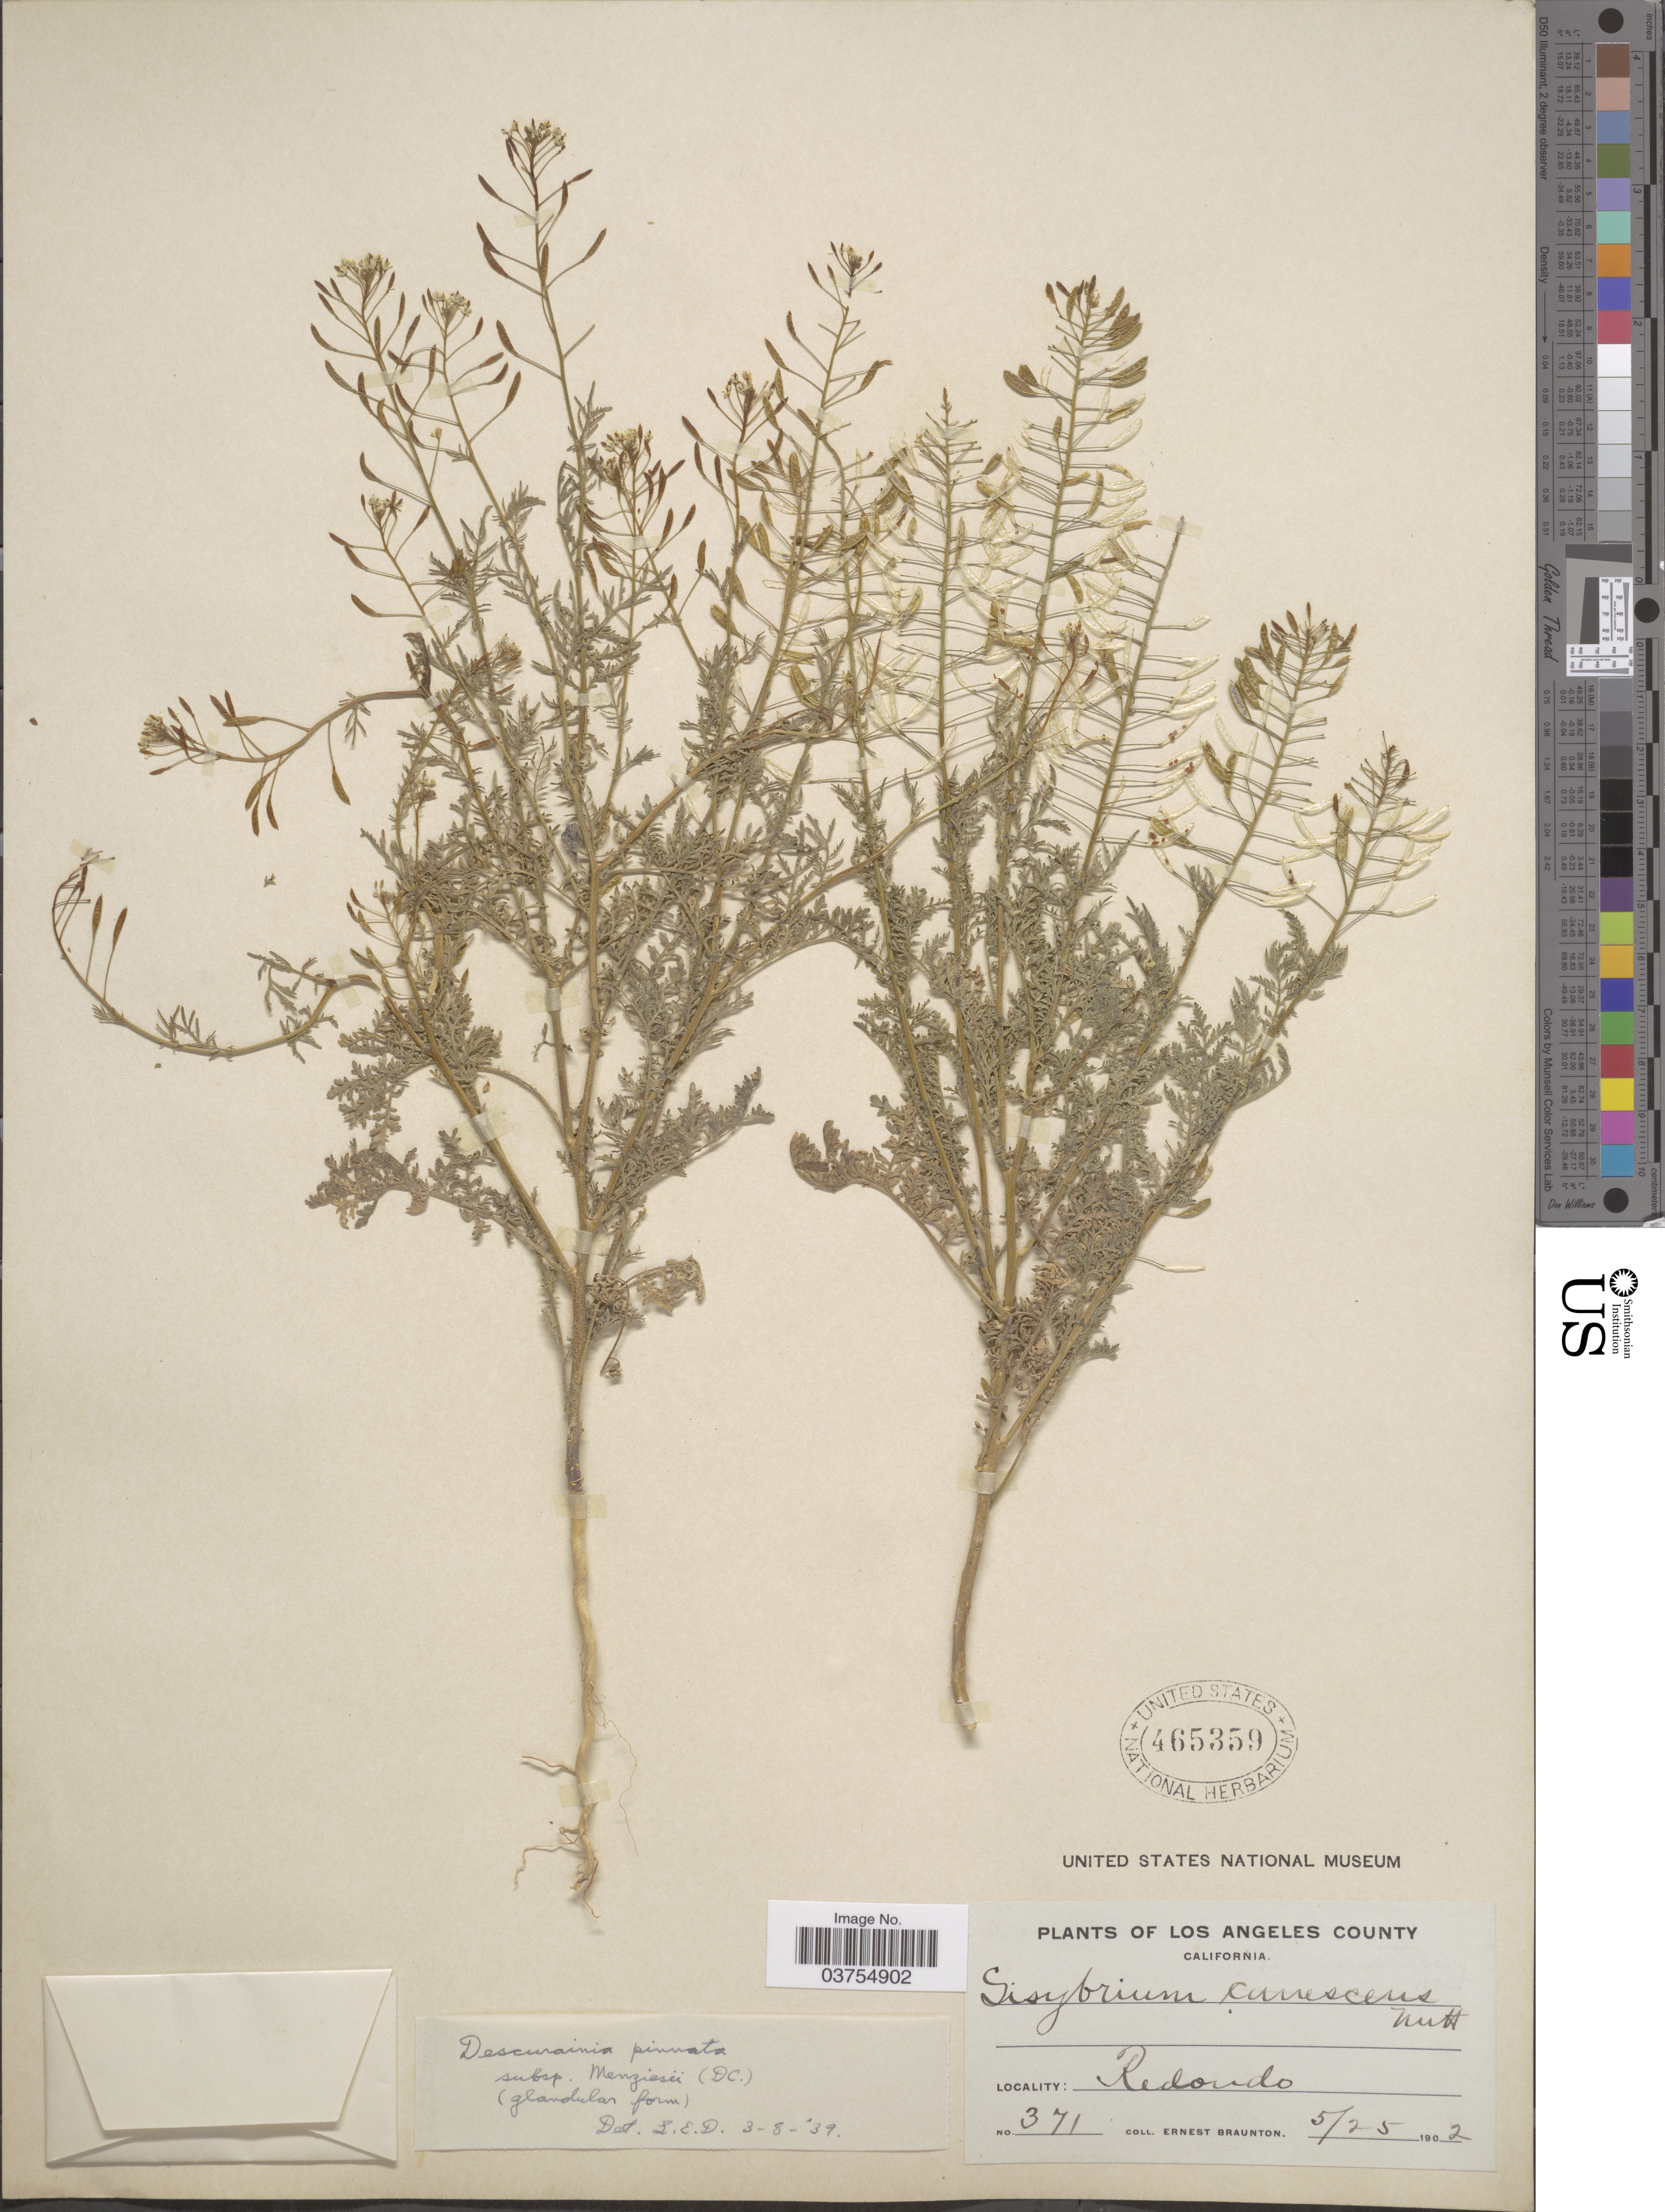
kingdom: Plantae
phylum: Tracheophyta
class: Magnoliopsida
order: Brassicales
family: Brassicaceae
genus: Descurainia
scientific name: Descurainia pinnata subsp. menziesii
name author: (DC.) Detling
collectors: E. Braunton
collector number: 371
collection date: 1902-05-25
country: United States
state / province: California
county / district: Los Angeles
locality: Los Angeles County. Redondo.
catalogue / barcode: US 465359